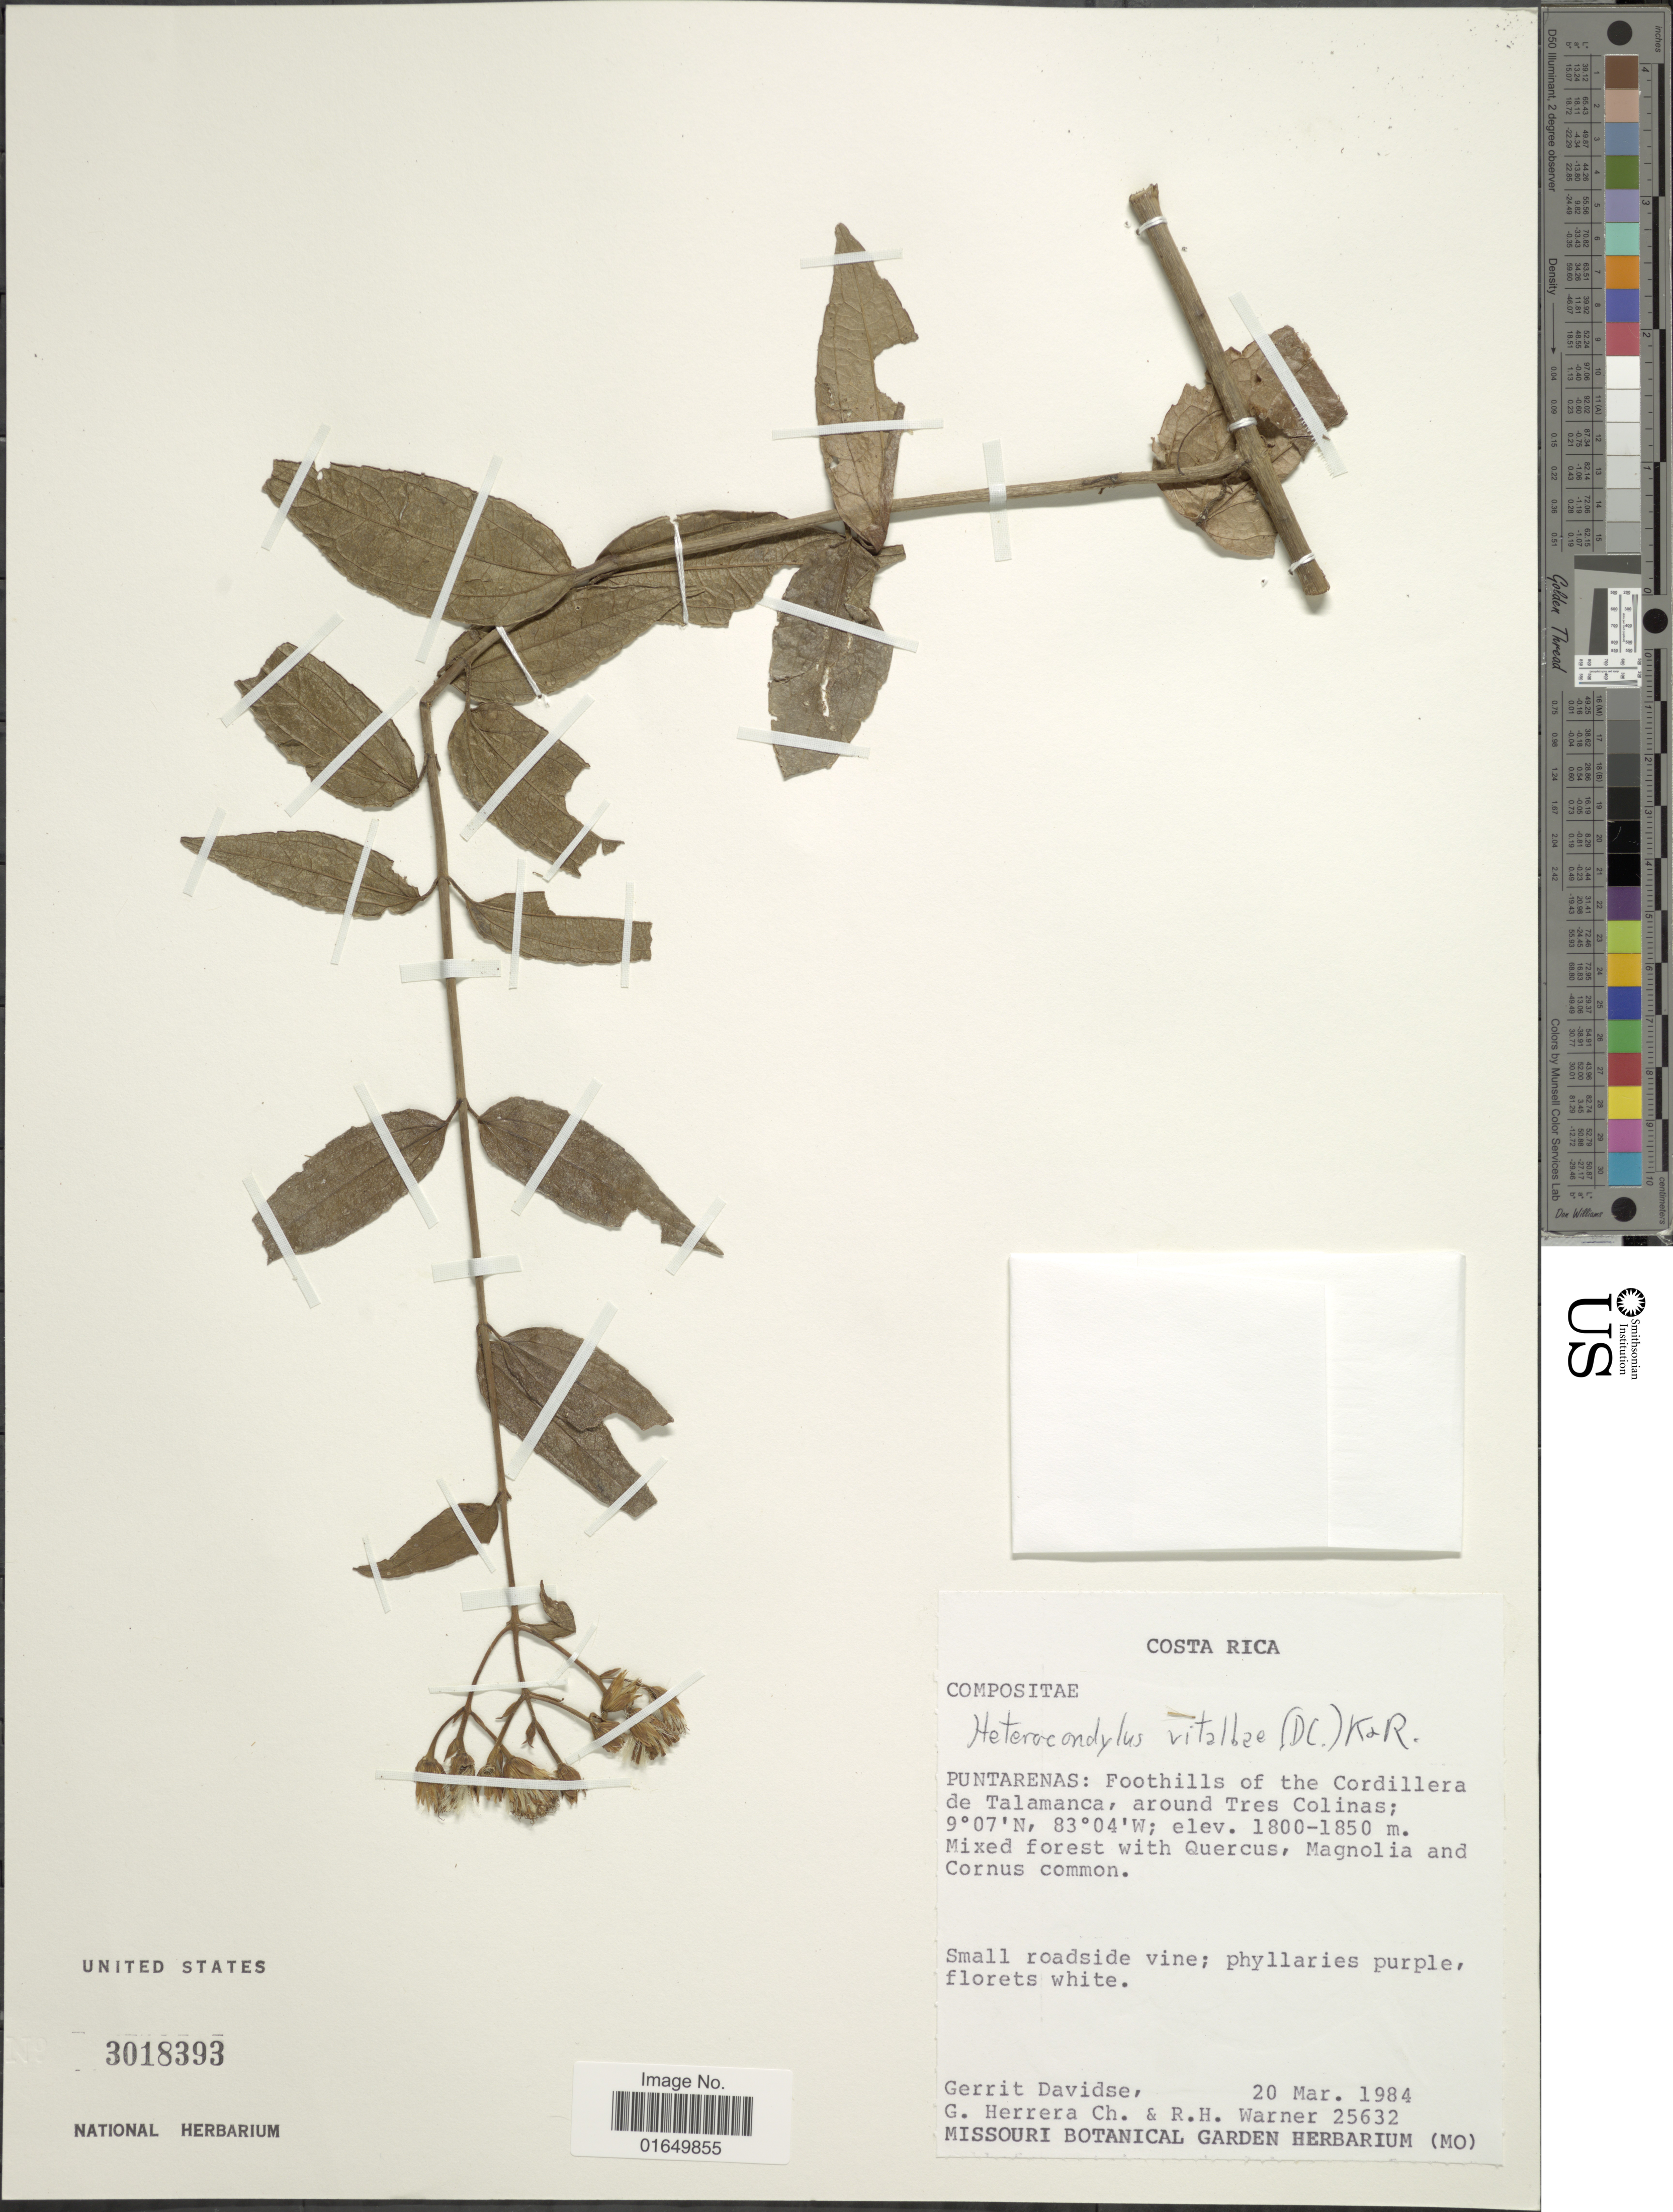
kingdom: Plantae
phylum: Tracheophyta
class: Magnoliopsida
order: Asterales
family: Asteraceae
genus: Heterocondylus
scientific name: Heterocondylus vitalbae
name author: (DC.) R.M. King & H. Rob.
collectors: G. Davidse, G. Herrera Ch. & R. H. Warner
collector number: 25632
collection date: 1984-03-20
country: Costa Rica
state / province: Puntarenas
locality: Foothills of the Cordillera de Talamanca, around Tres Colinas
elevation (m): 1800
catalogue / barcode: US 3018393